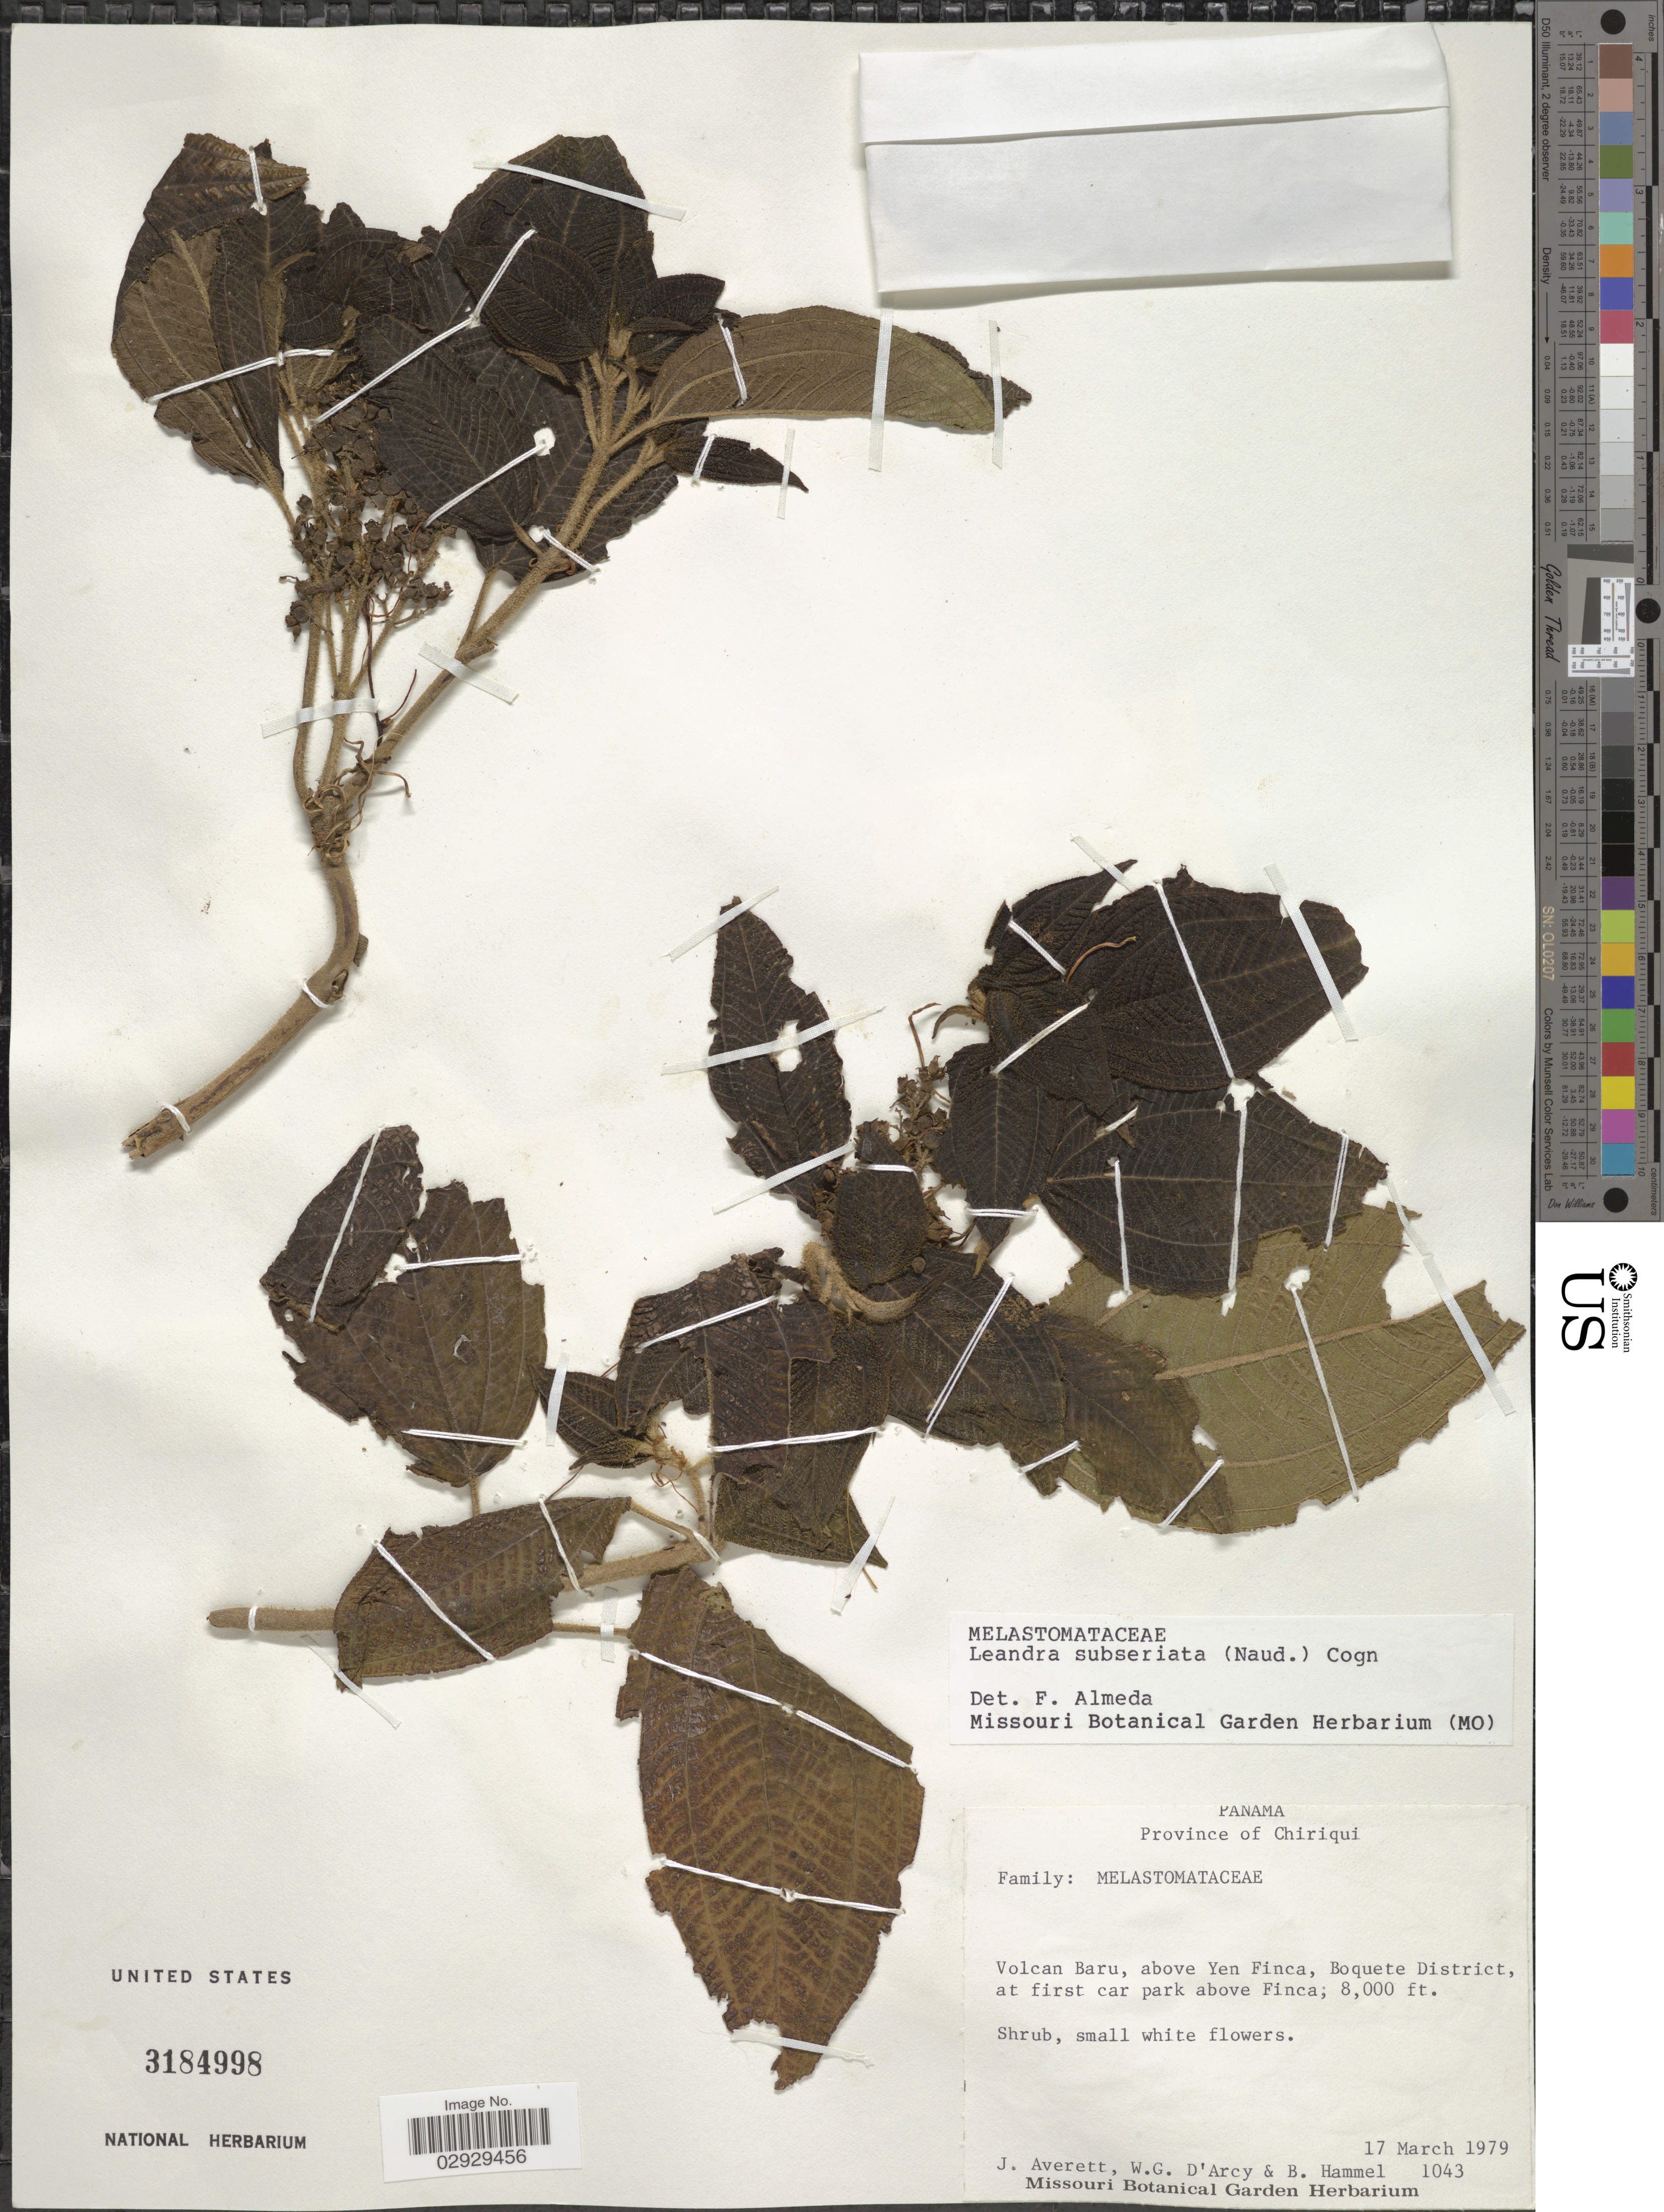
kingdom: Plantae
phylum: Tracheophyta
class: Magnoliopsida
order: Myrtales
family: Melastomataceae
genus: Leandra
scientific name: Leandra subseriata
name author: (Naudin) Cogn.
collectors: J. Averett, W. G. D'Arcy & B. Hammel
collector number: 1043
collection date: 1979-03-17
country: Panama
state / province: Chiriqui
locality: Volcan Baru, above Yan Finca, Boquete District, at first car park above Finca.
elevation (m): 2438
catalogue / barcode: US 3184998